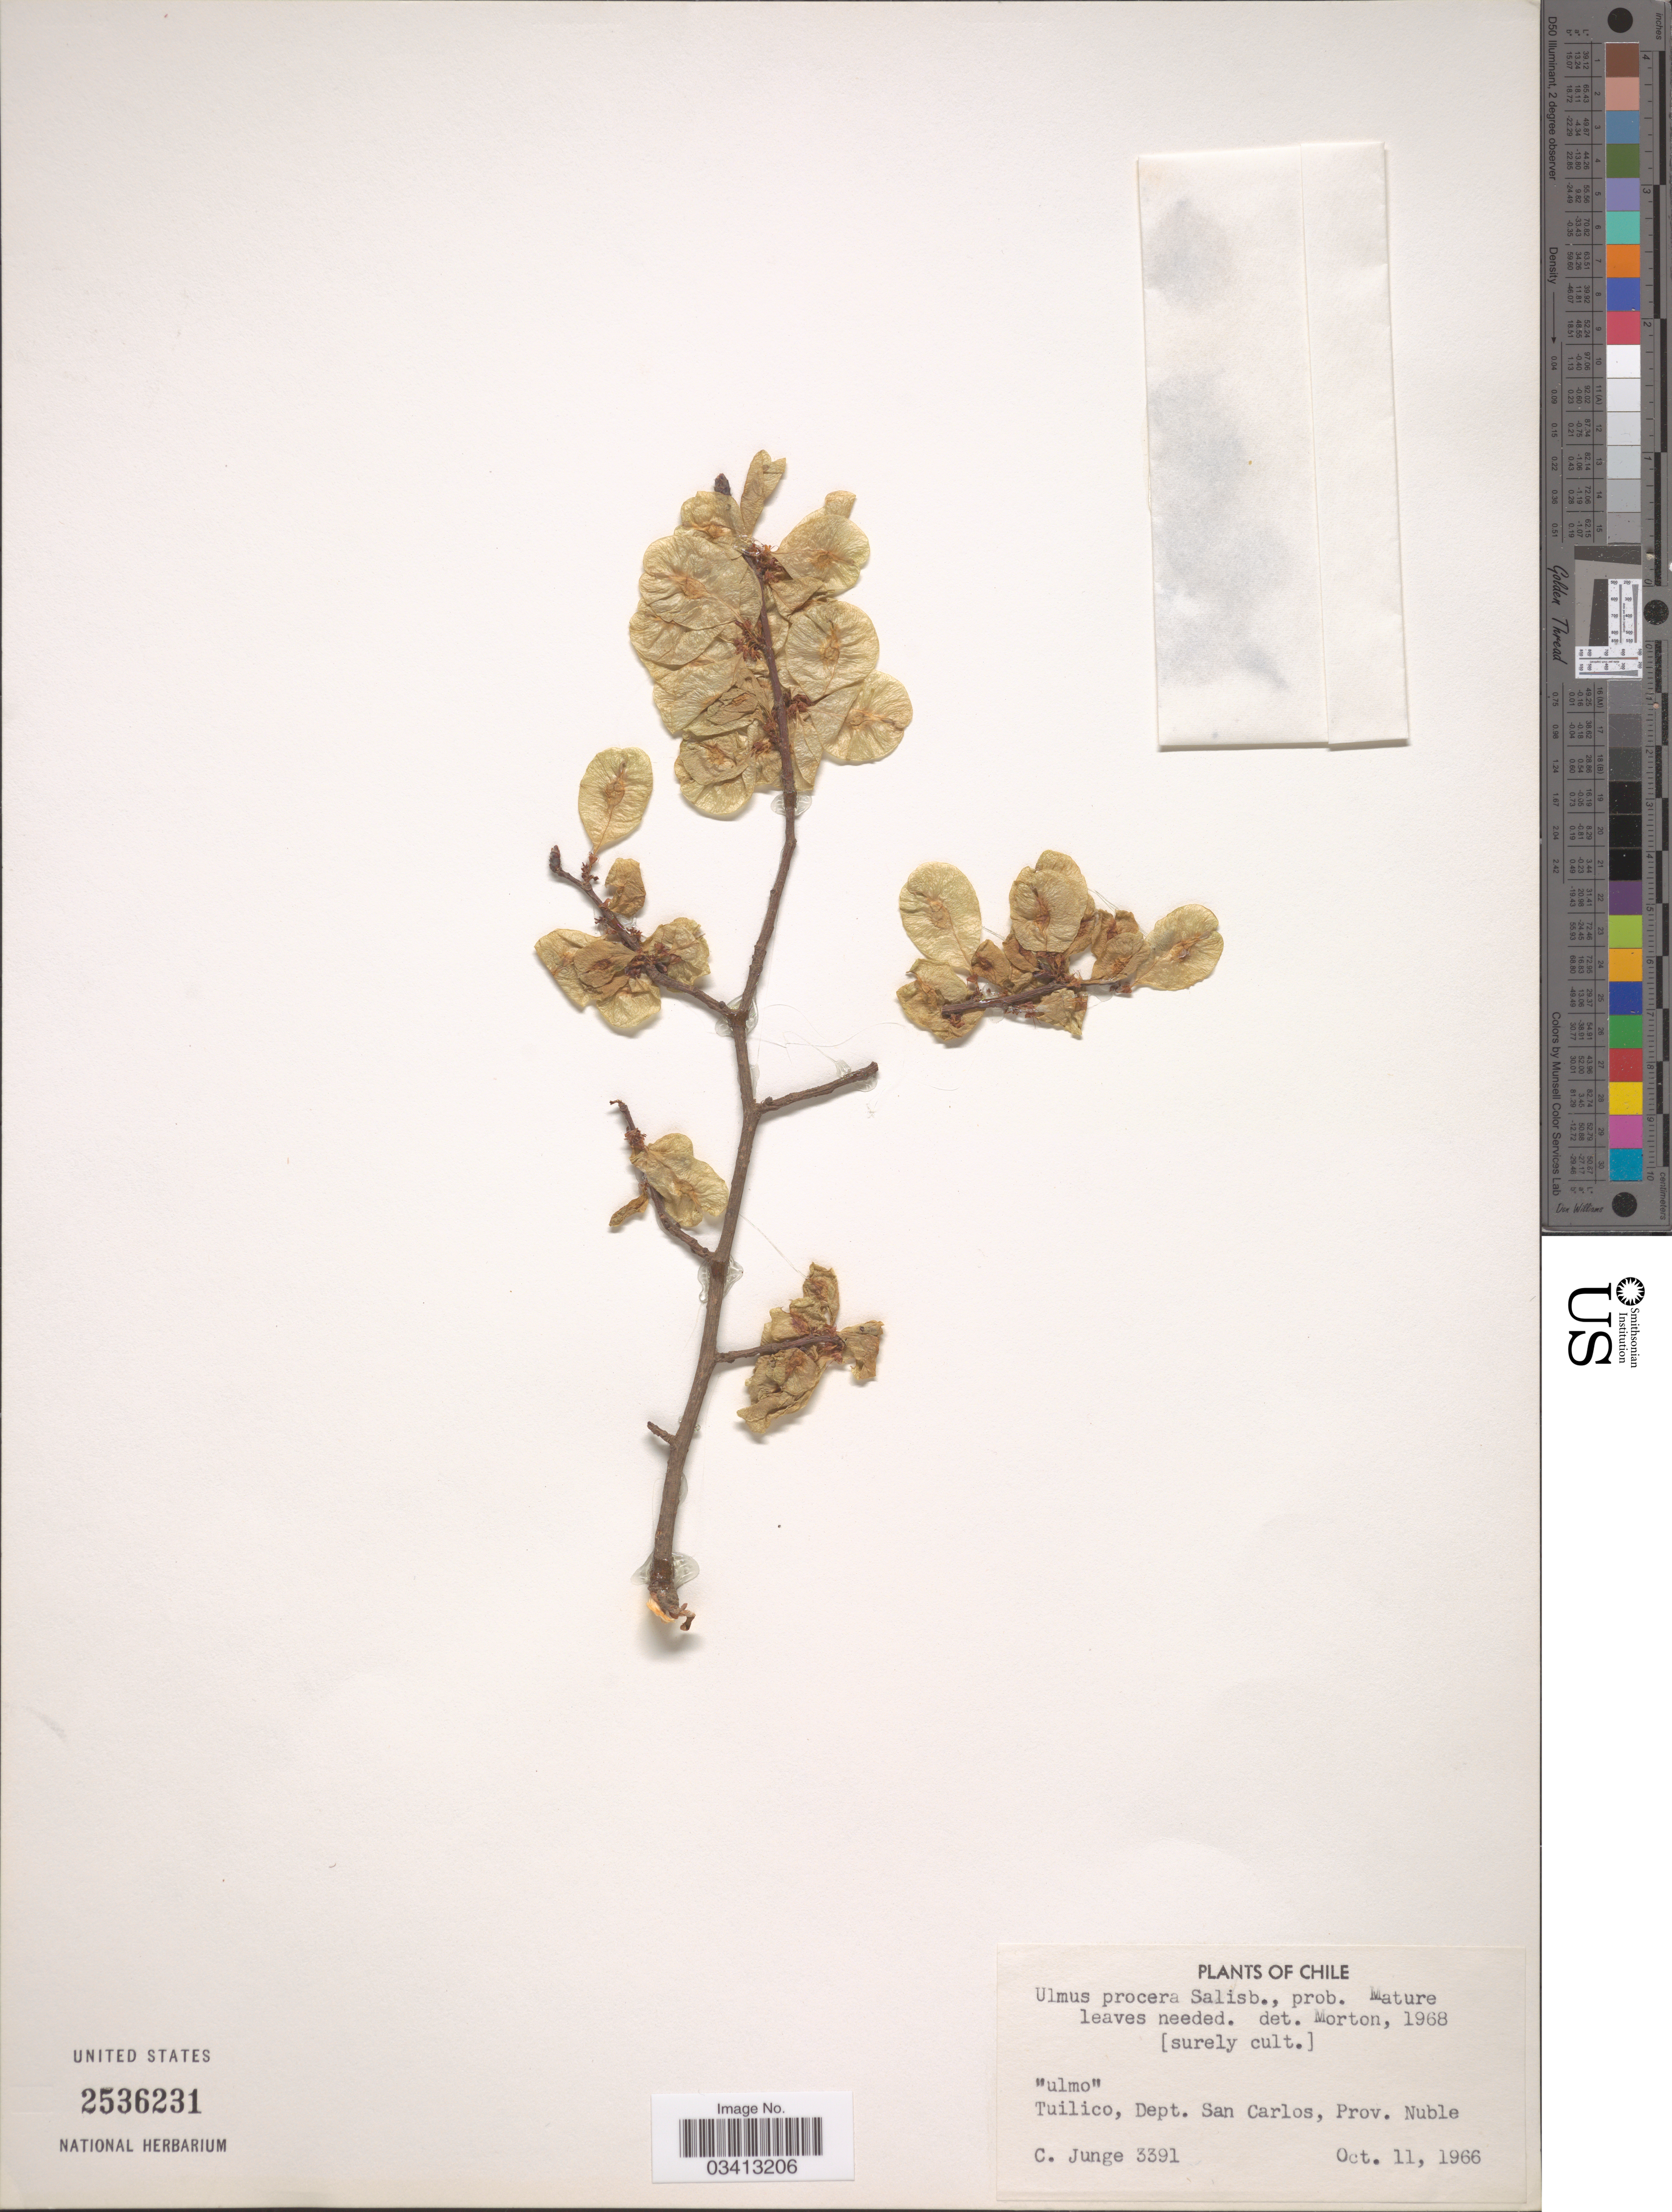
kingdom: Plantae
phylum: Tracheophyta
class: Magnoliopsida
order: Rosales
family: Ulmaceae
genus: Ulmus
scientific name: Ulmus procera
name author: Salisb.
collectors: C. Junge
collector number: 3391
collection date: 1966-10-11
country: Chile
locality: Tuilico, Dept. San Carlos, Prov. Nuble.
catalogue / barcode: US 2536231